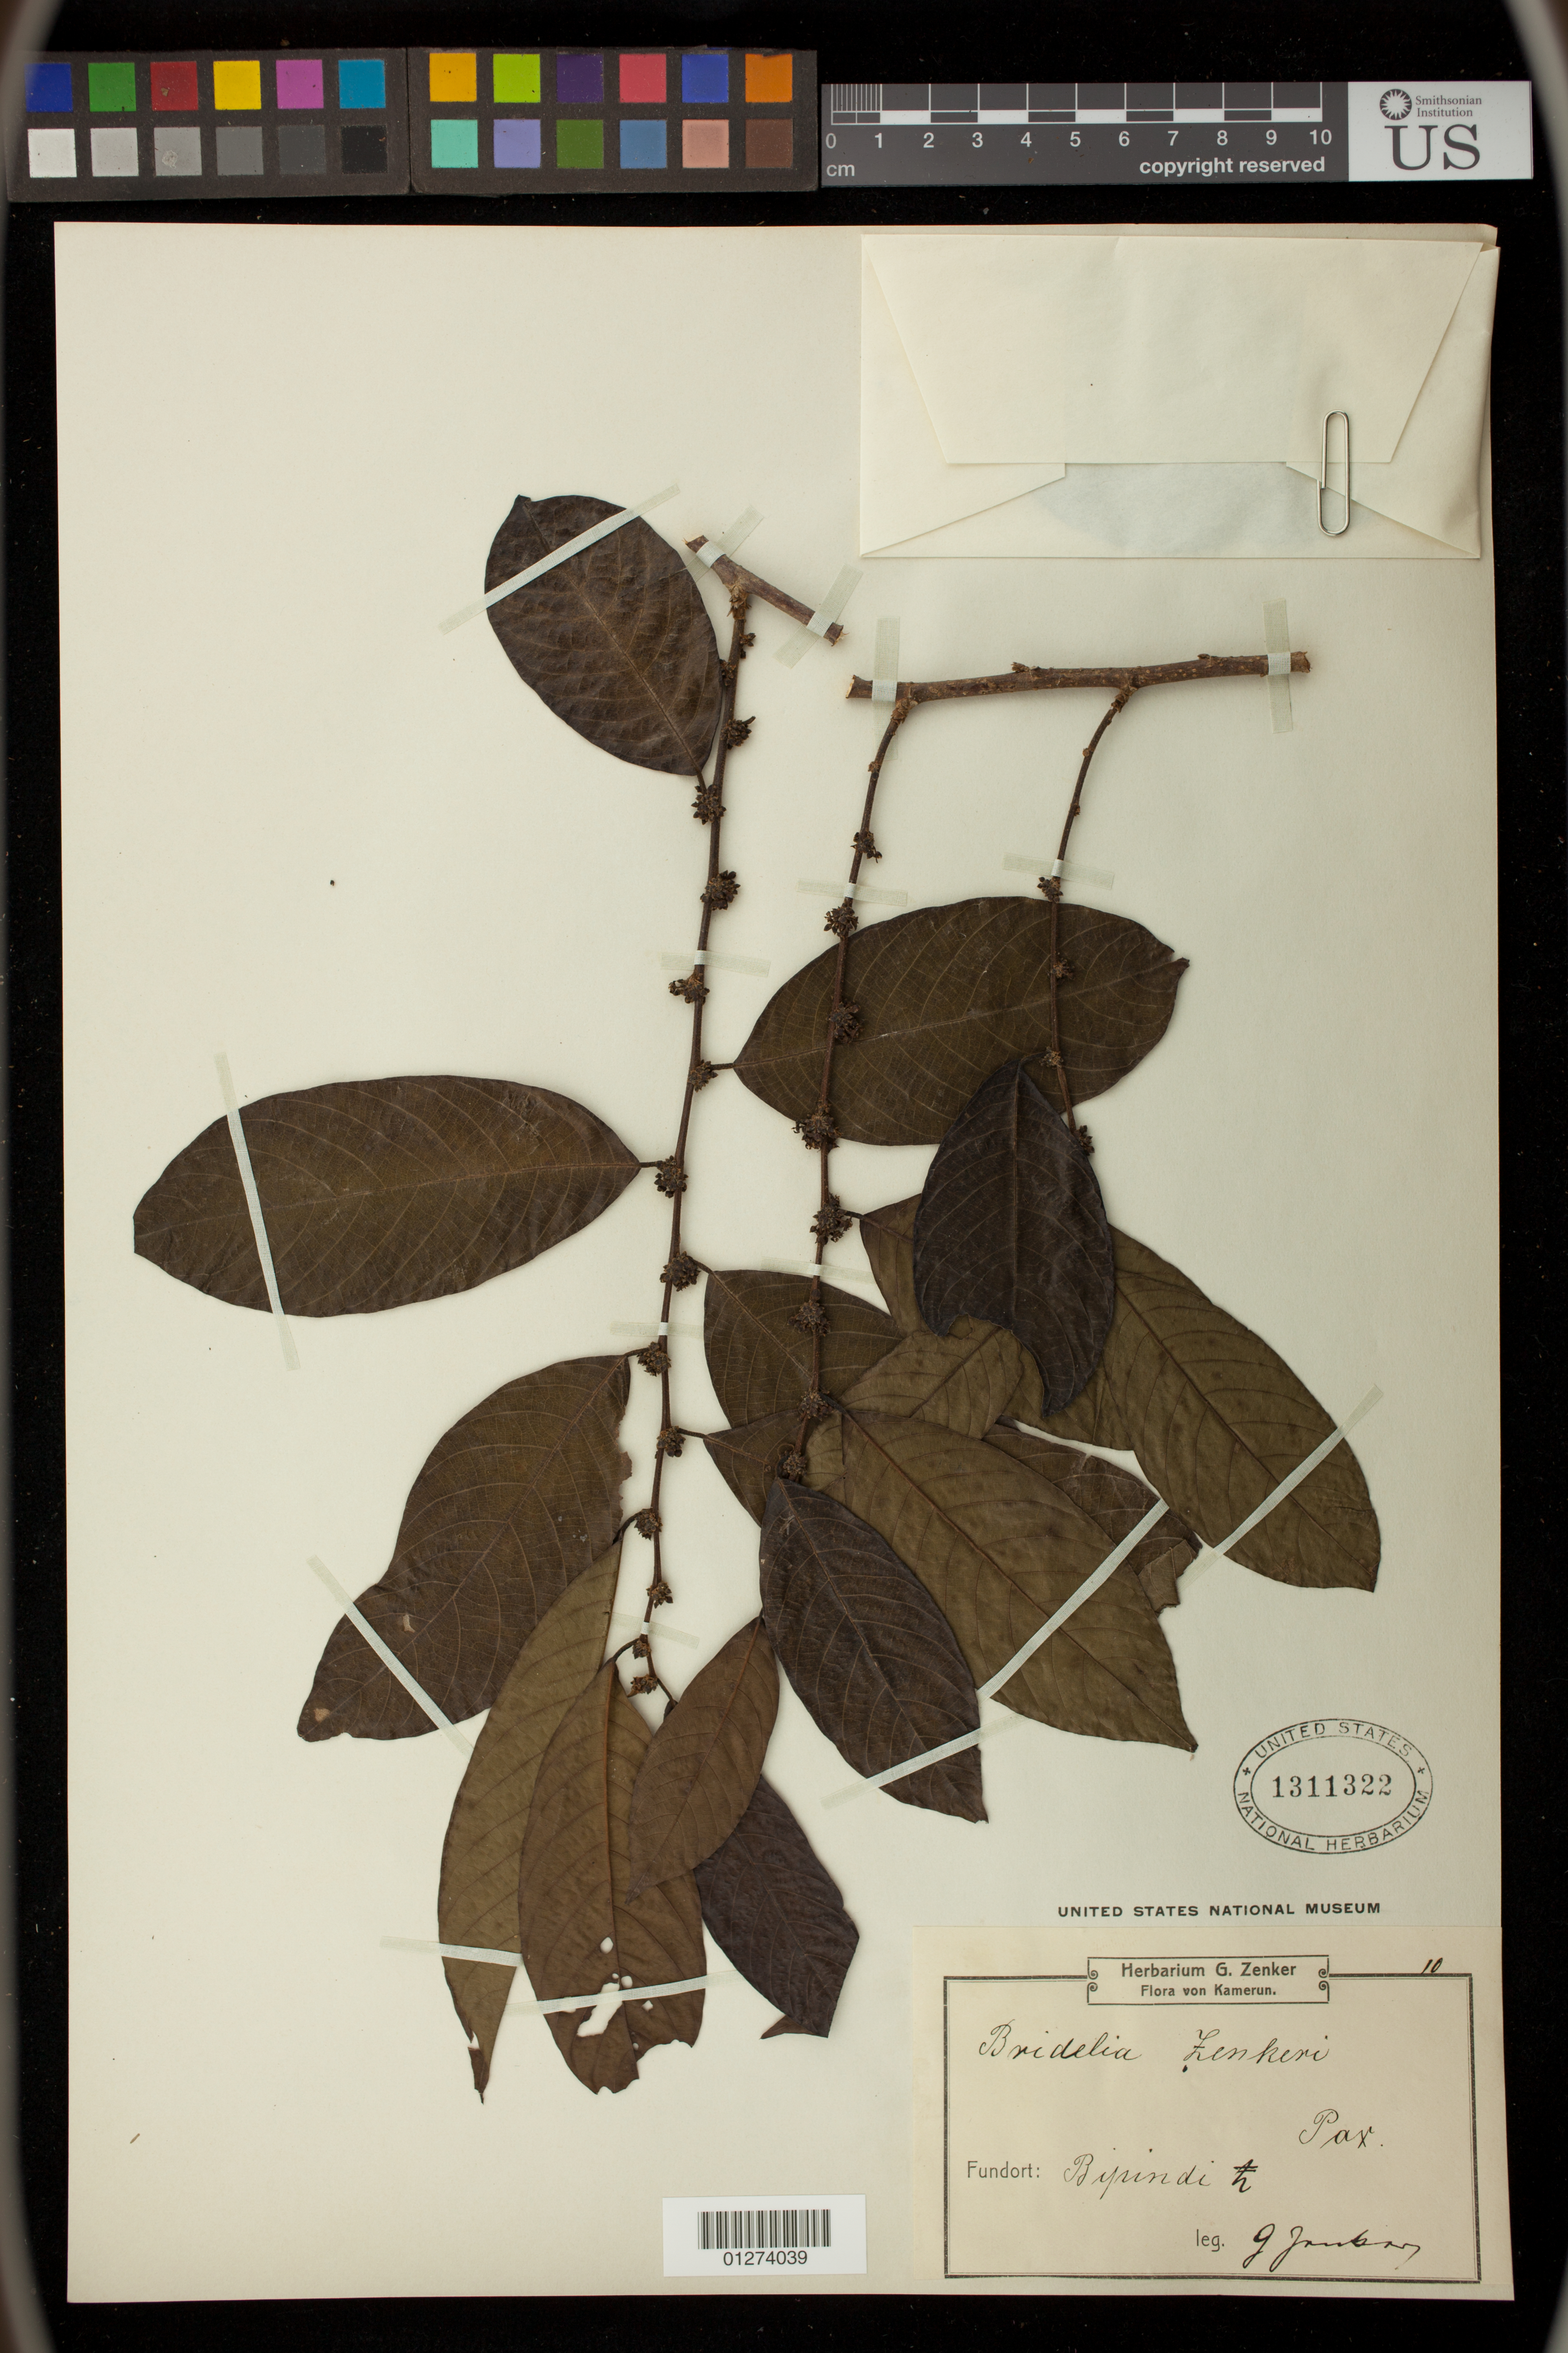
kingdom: Plantae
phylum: Tracheophyta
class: Magnoliopsida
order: Malpighiales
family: Phyllanthaceae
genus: Bridelia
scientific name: Bridelia zenkeri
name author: Pax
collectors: G. A. Zenker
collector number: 10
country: Cameroon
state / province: Sud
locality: Bipindi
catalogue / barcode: US 1311322